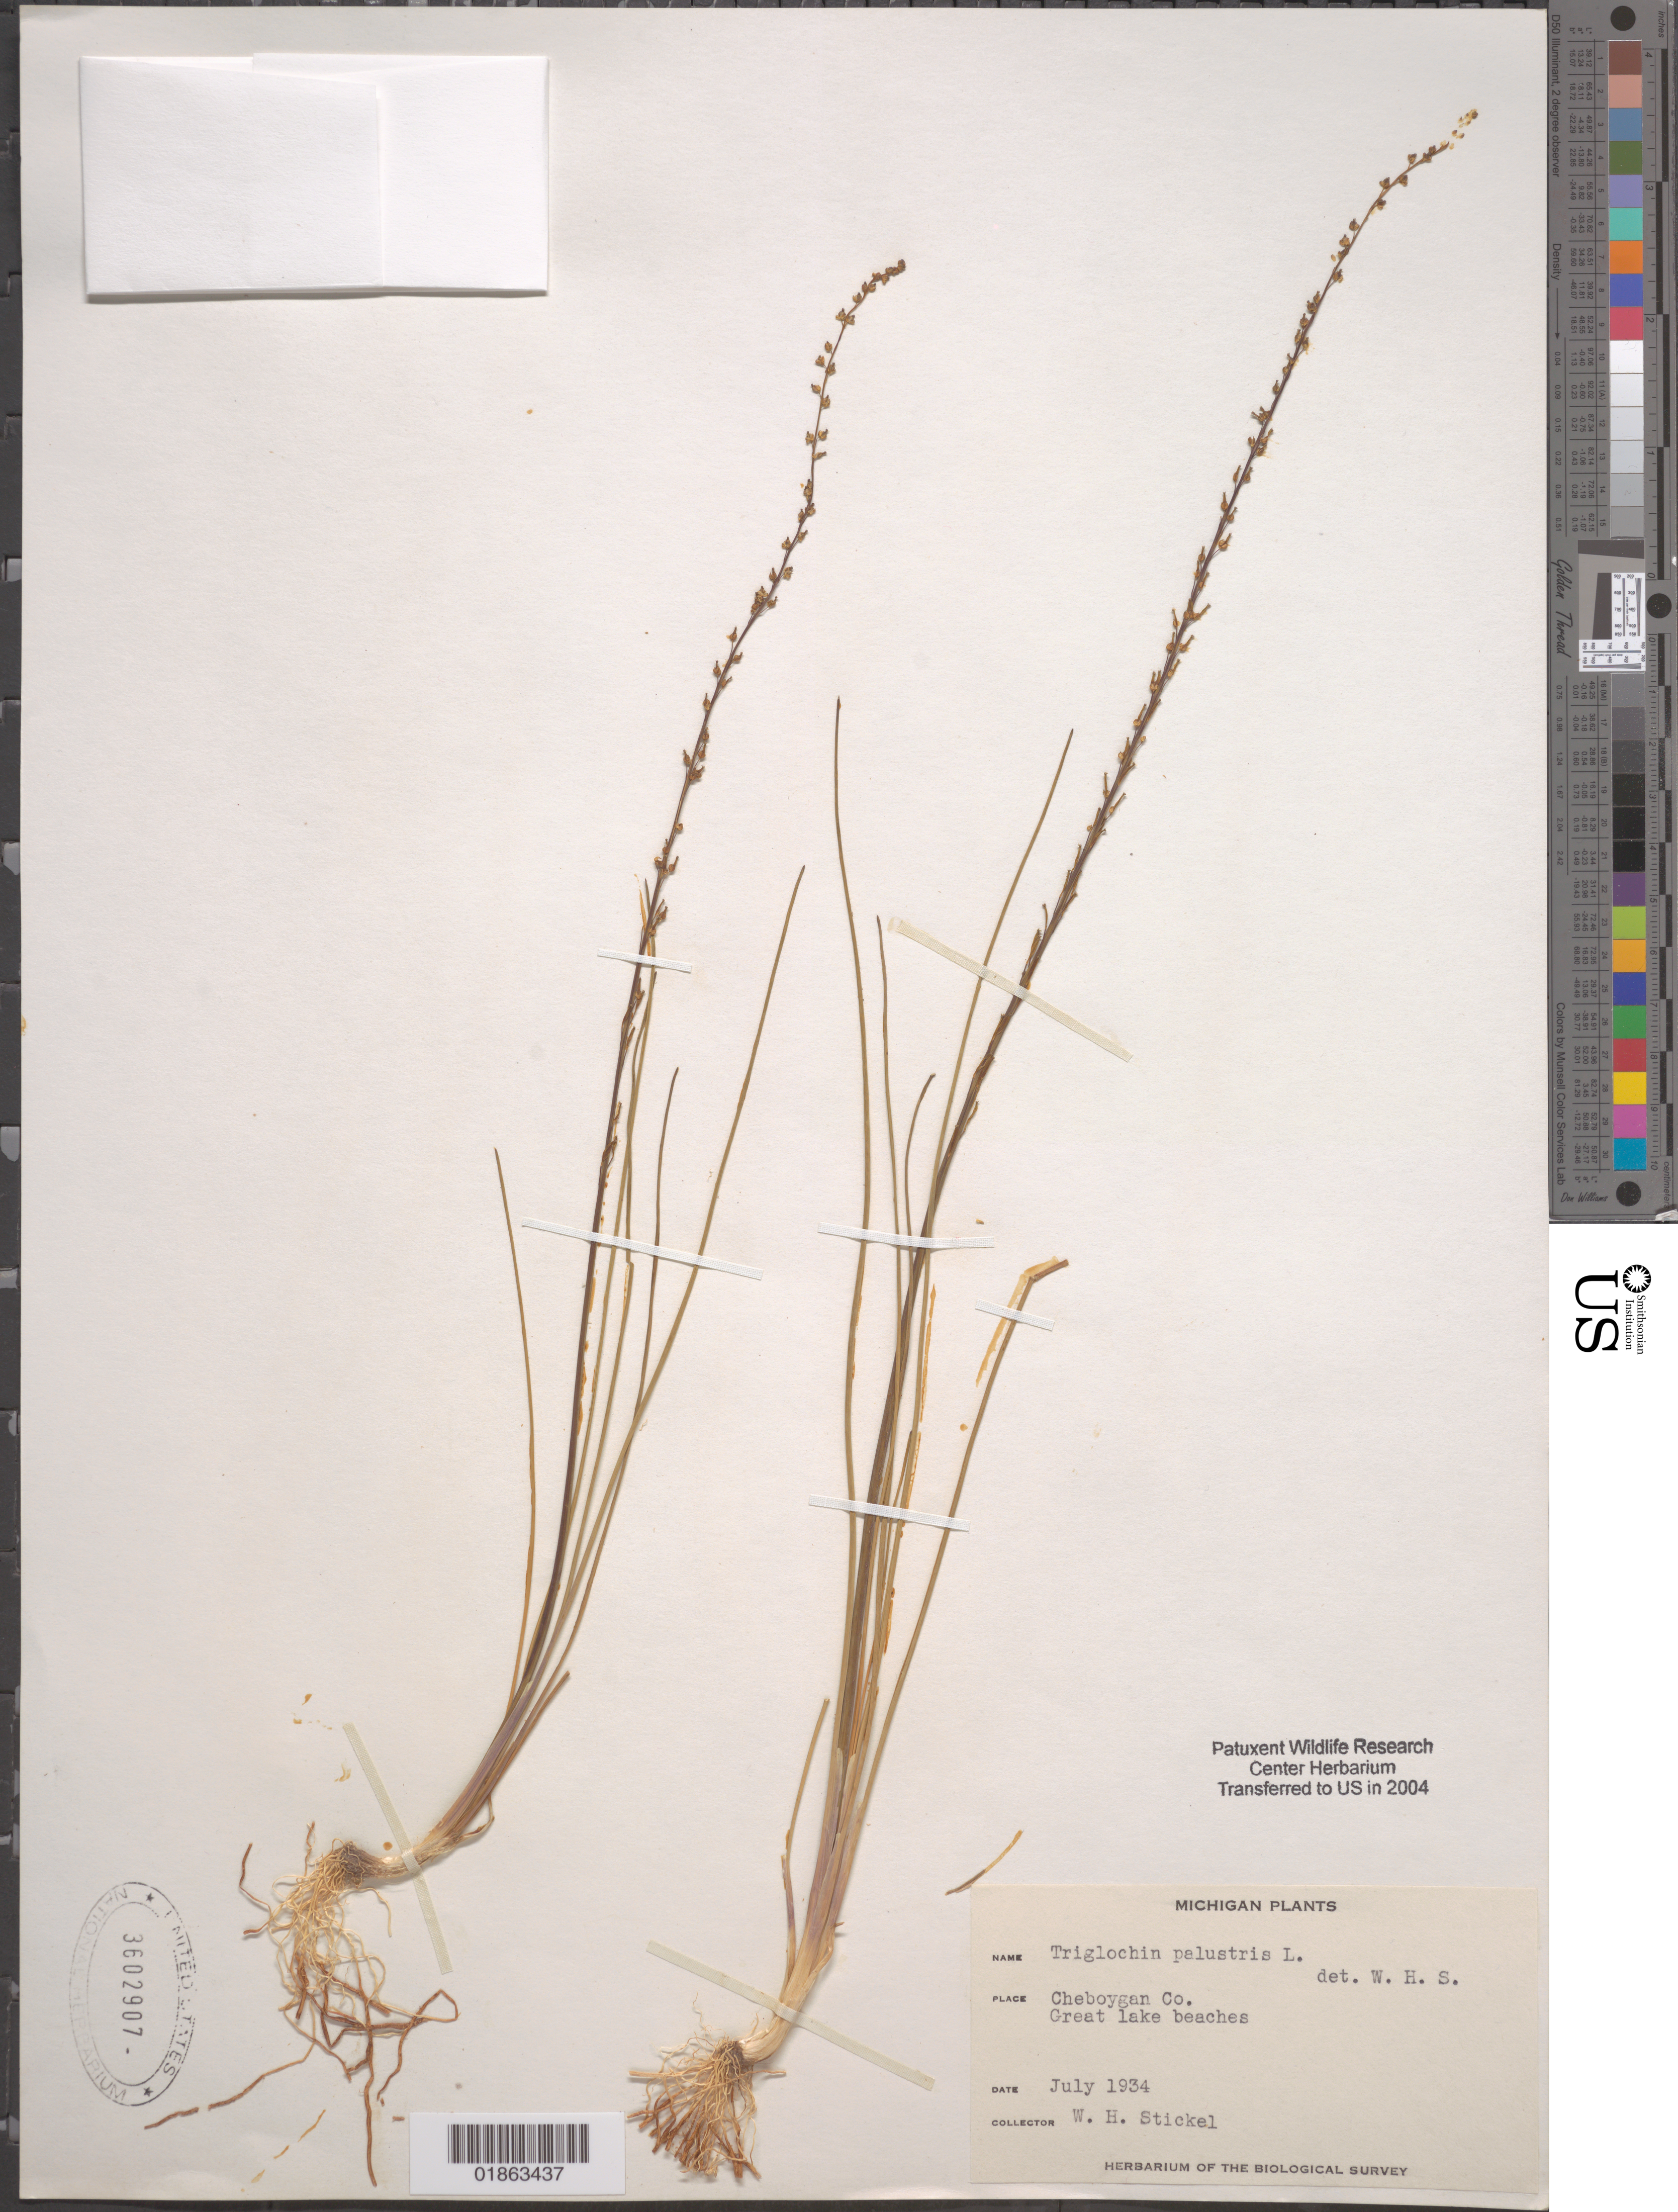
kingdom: Plantae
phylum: Tracheophyta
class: Liliopsida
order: Alismatales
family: Juncaginaceae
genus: Triglochin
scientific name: Triglochin palustris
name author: L.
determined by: Stickel, W. H.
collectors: W. Stickel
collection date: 1934-07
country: United States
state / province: Michigan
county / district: Cheboygan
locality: Great lake beaches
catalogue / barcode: US 3602907